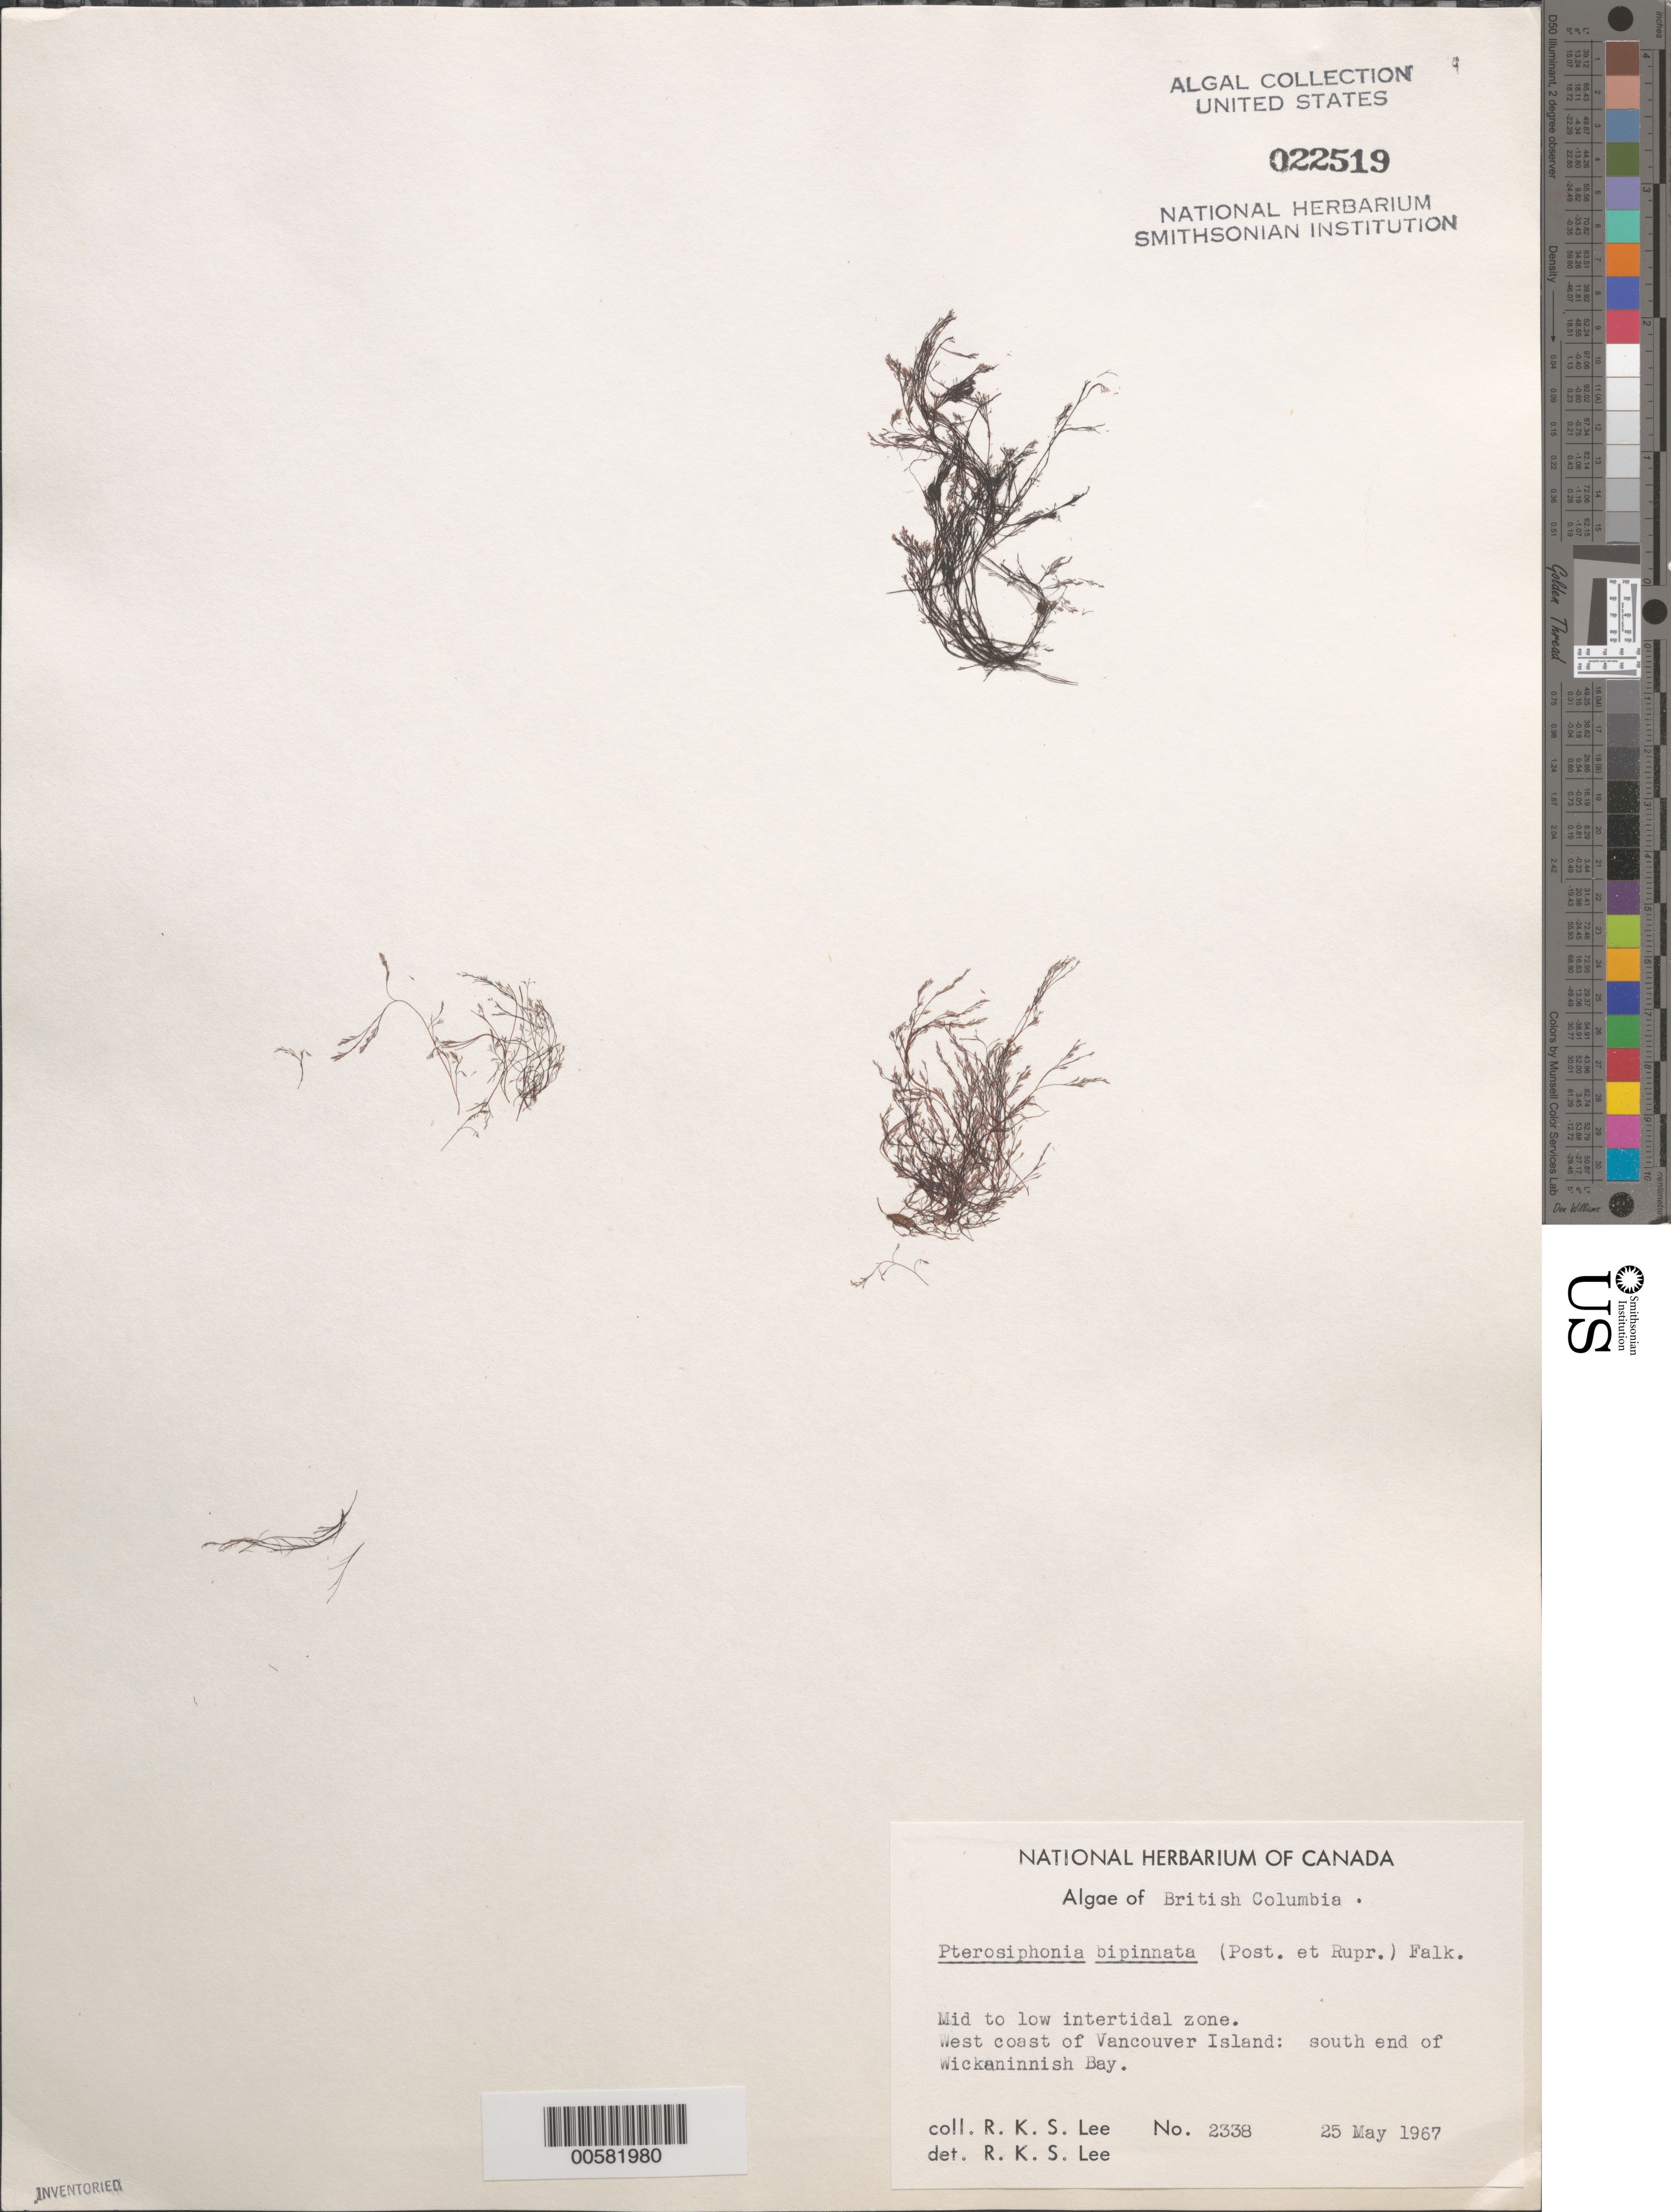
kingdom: Plantae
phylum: Rhodophyta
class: Florideophyceae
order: Ceramiales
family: Rhodomelaceae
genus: Savoiea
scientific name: Savoiea bipinnata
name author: (Postels & Rupr.) M.J. Wynne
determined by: Algae name updating Project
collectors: R. Lee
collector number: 2338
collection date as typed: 25 May 1967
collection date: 1967-05-25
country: Canada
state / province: British Columbia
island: Vancouver Island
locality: Wickaninnish Bay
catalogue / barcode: US 22519